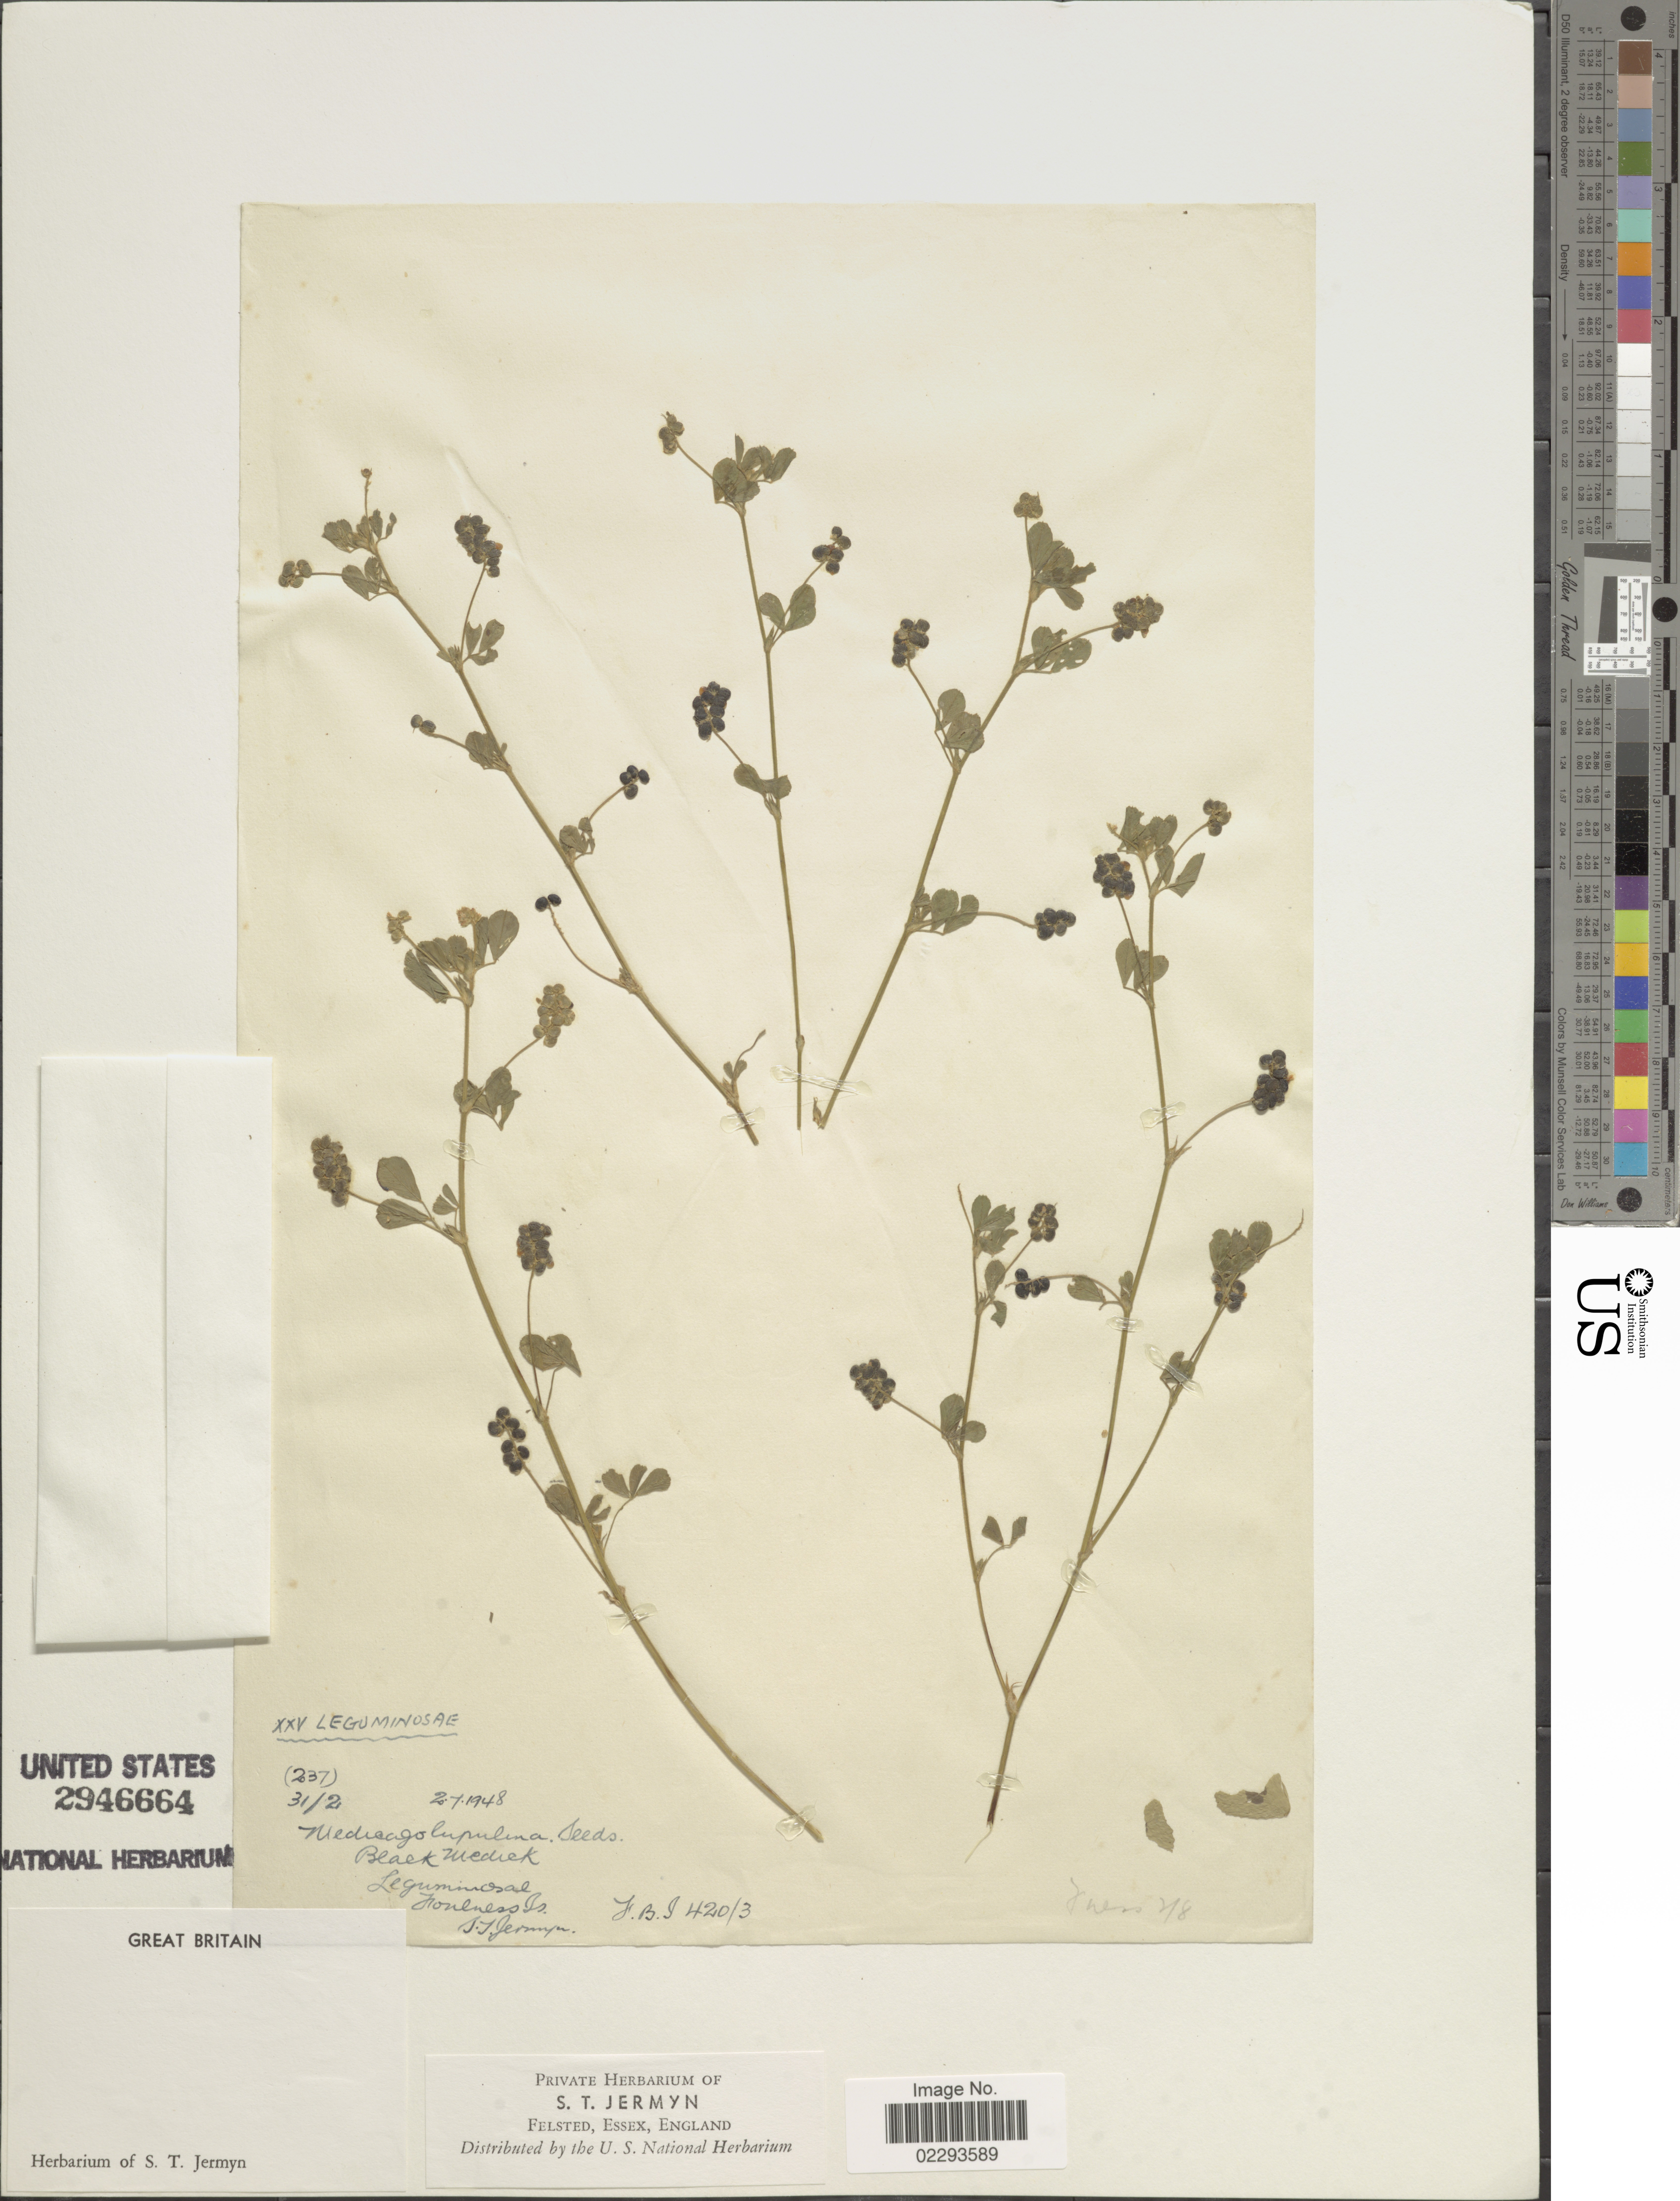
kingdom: Plantae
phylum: Tracheophyta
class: Magnoliopsida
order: Fabales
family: Fabaceae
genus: Medicago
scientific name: Medicago lupulina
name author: L.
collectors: S. Jermyn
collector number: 237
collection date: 1948-07-02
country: United Kingdom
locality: Great Britain, Foulness Is.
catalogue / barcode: US 2946664